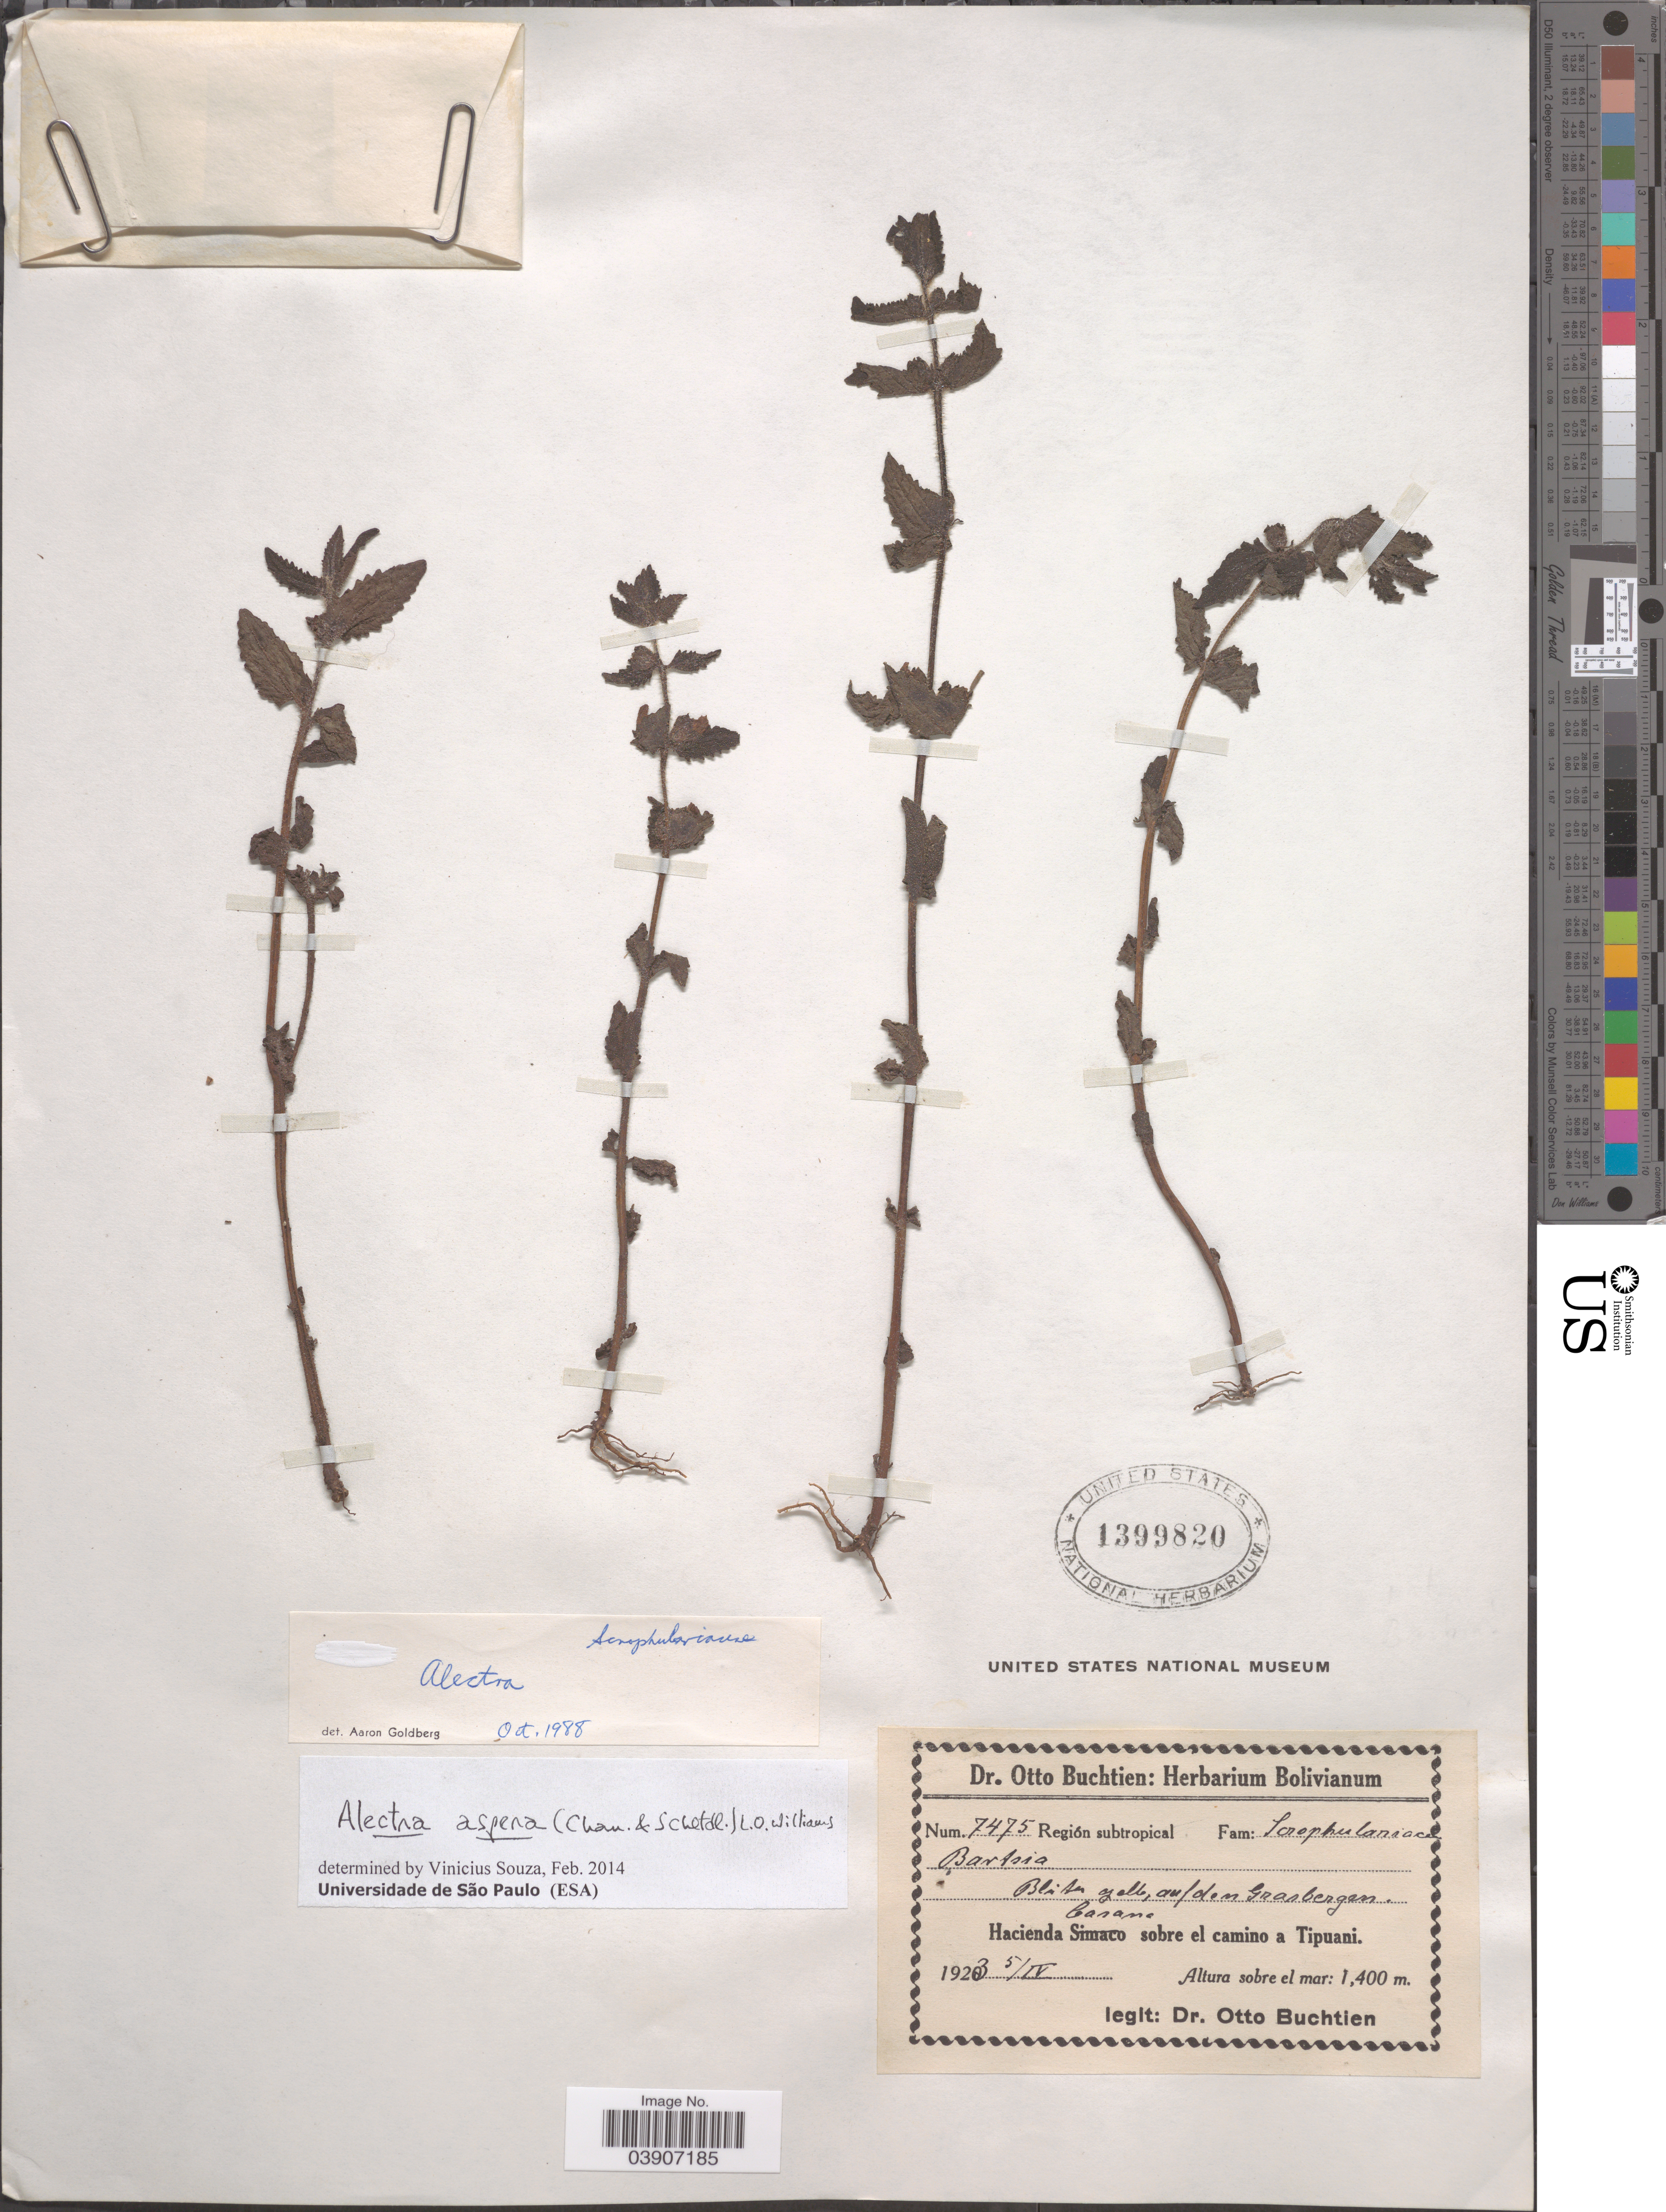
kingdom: Plantae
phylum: Tracheophyta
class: Magnoliopsida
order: Lamiales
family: Orobanchaceae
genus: Alectra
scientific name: Alectra aspera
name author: (Cham. & Schltdl.) L.O. Williams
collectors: O. Buchtien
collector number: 7475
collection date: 1923-04-05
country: Bolivia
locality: Región subtropical. Hacienda Canane sobre el camino a Tipuani.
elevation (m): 1400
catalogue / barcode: US 1399820